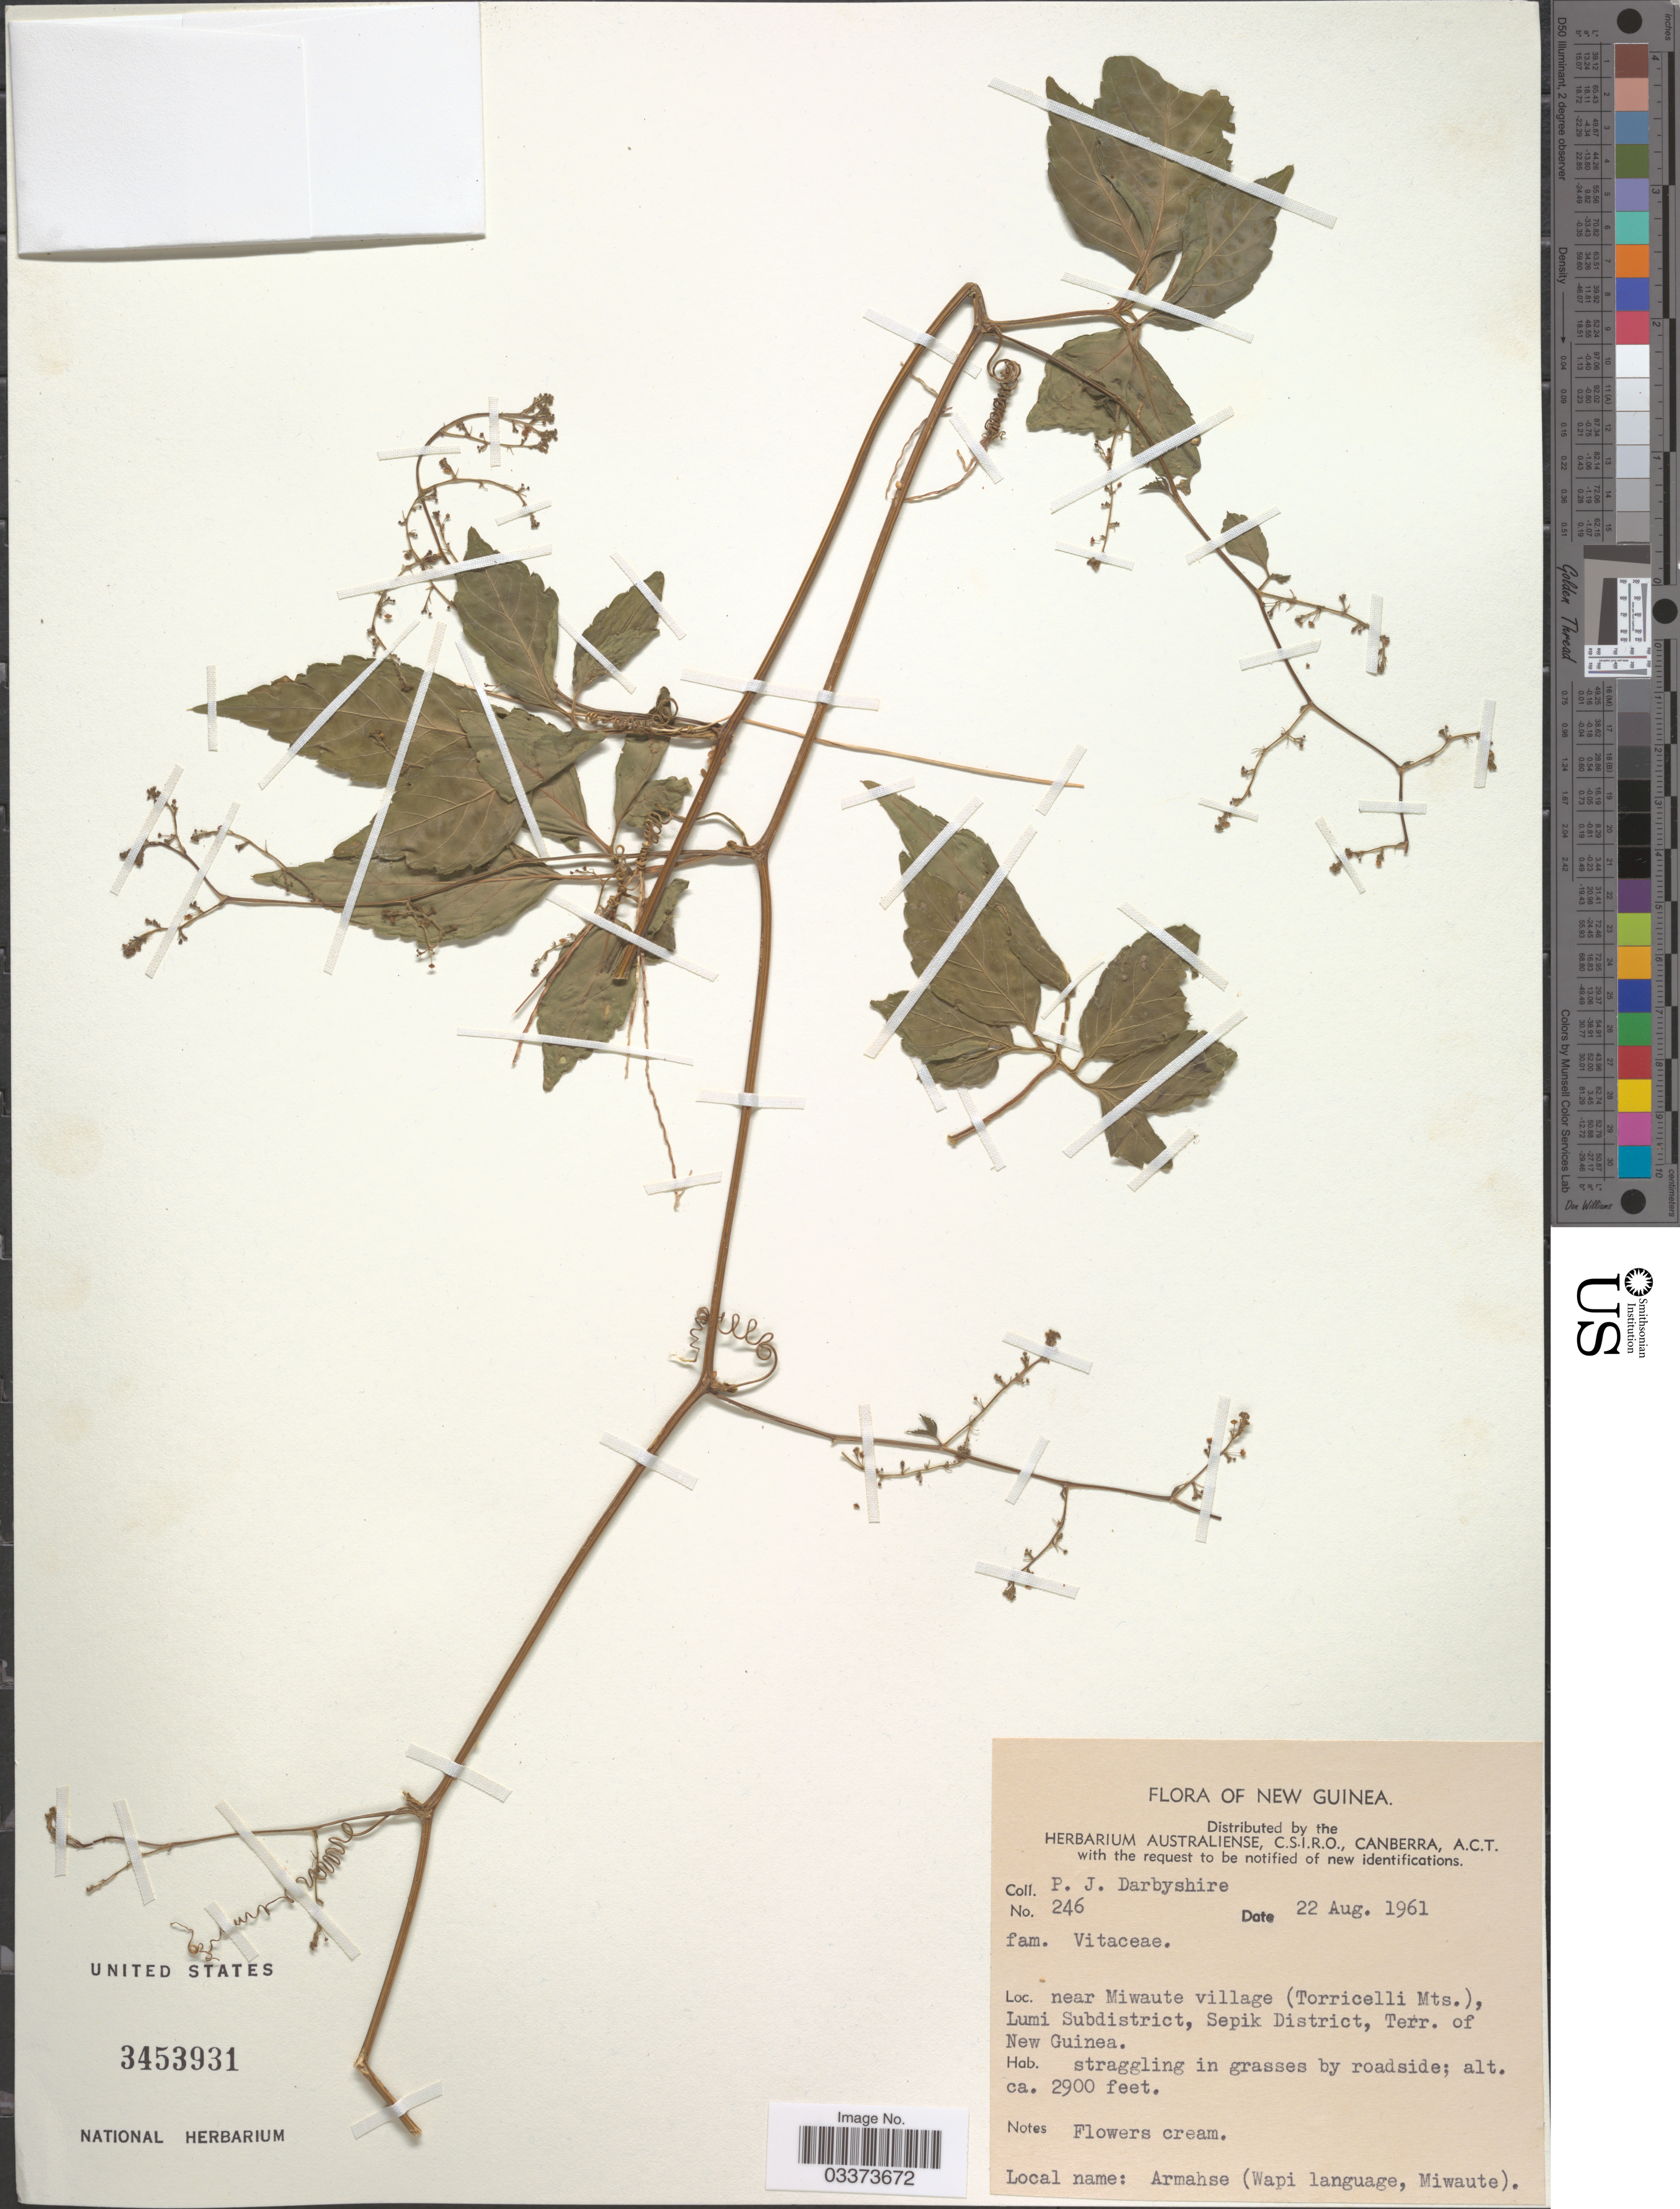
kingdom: Plantae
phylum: Tracheophyta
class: Magnoliopsida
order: Vitales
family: Vitaceae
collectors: P. Darbyshire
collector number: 246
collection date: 1961-08-22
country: Papua New Guinea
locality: New Guinea. Near Miwaute village (Torricelli Mts.), Lumi Subdistrict, Sepik District, Terr. of New Guinea.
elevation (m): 884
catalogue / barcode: US 3453931